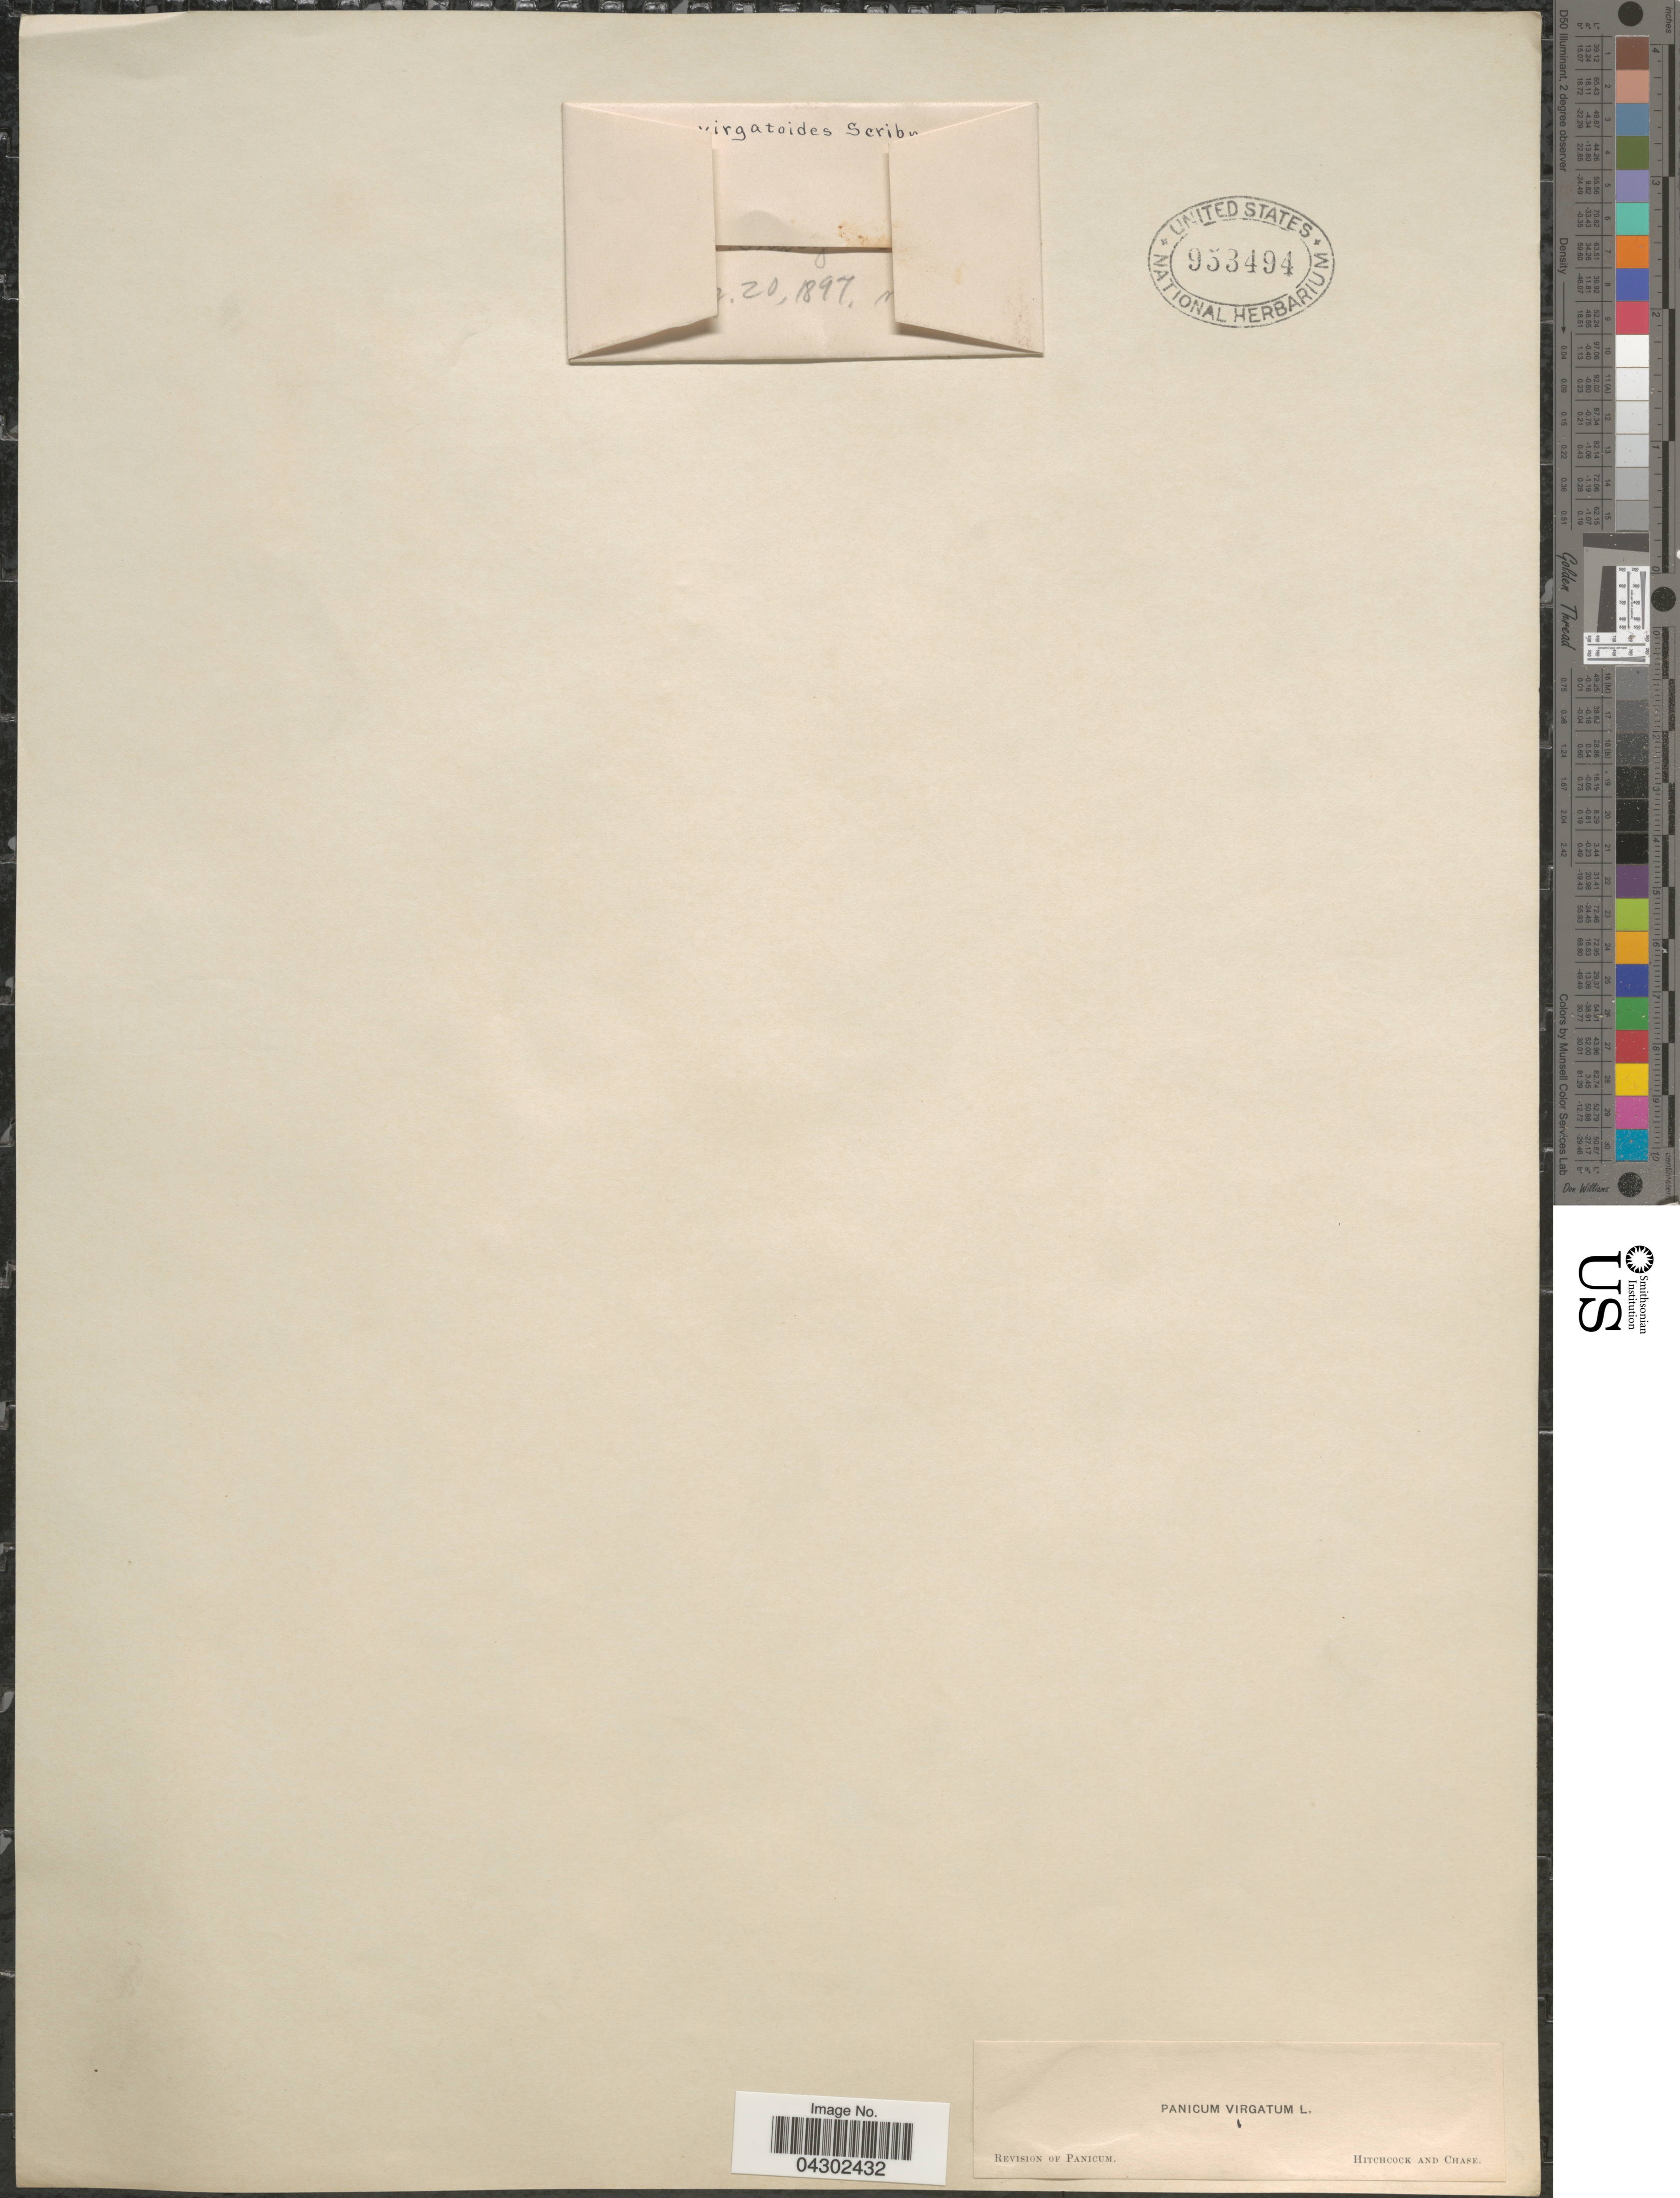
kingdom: Plantae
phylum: Tracheophyta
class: Liliopsida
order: Poales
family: Poaceae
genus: Panicum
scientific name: Panicum virgatum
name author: L.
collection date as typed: ! 20, 1897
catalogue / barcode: US 953494